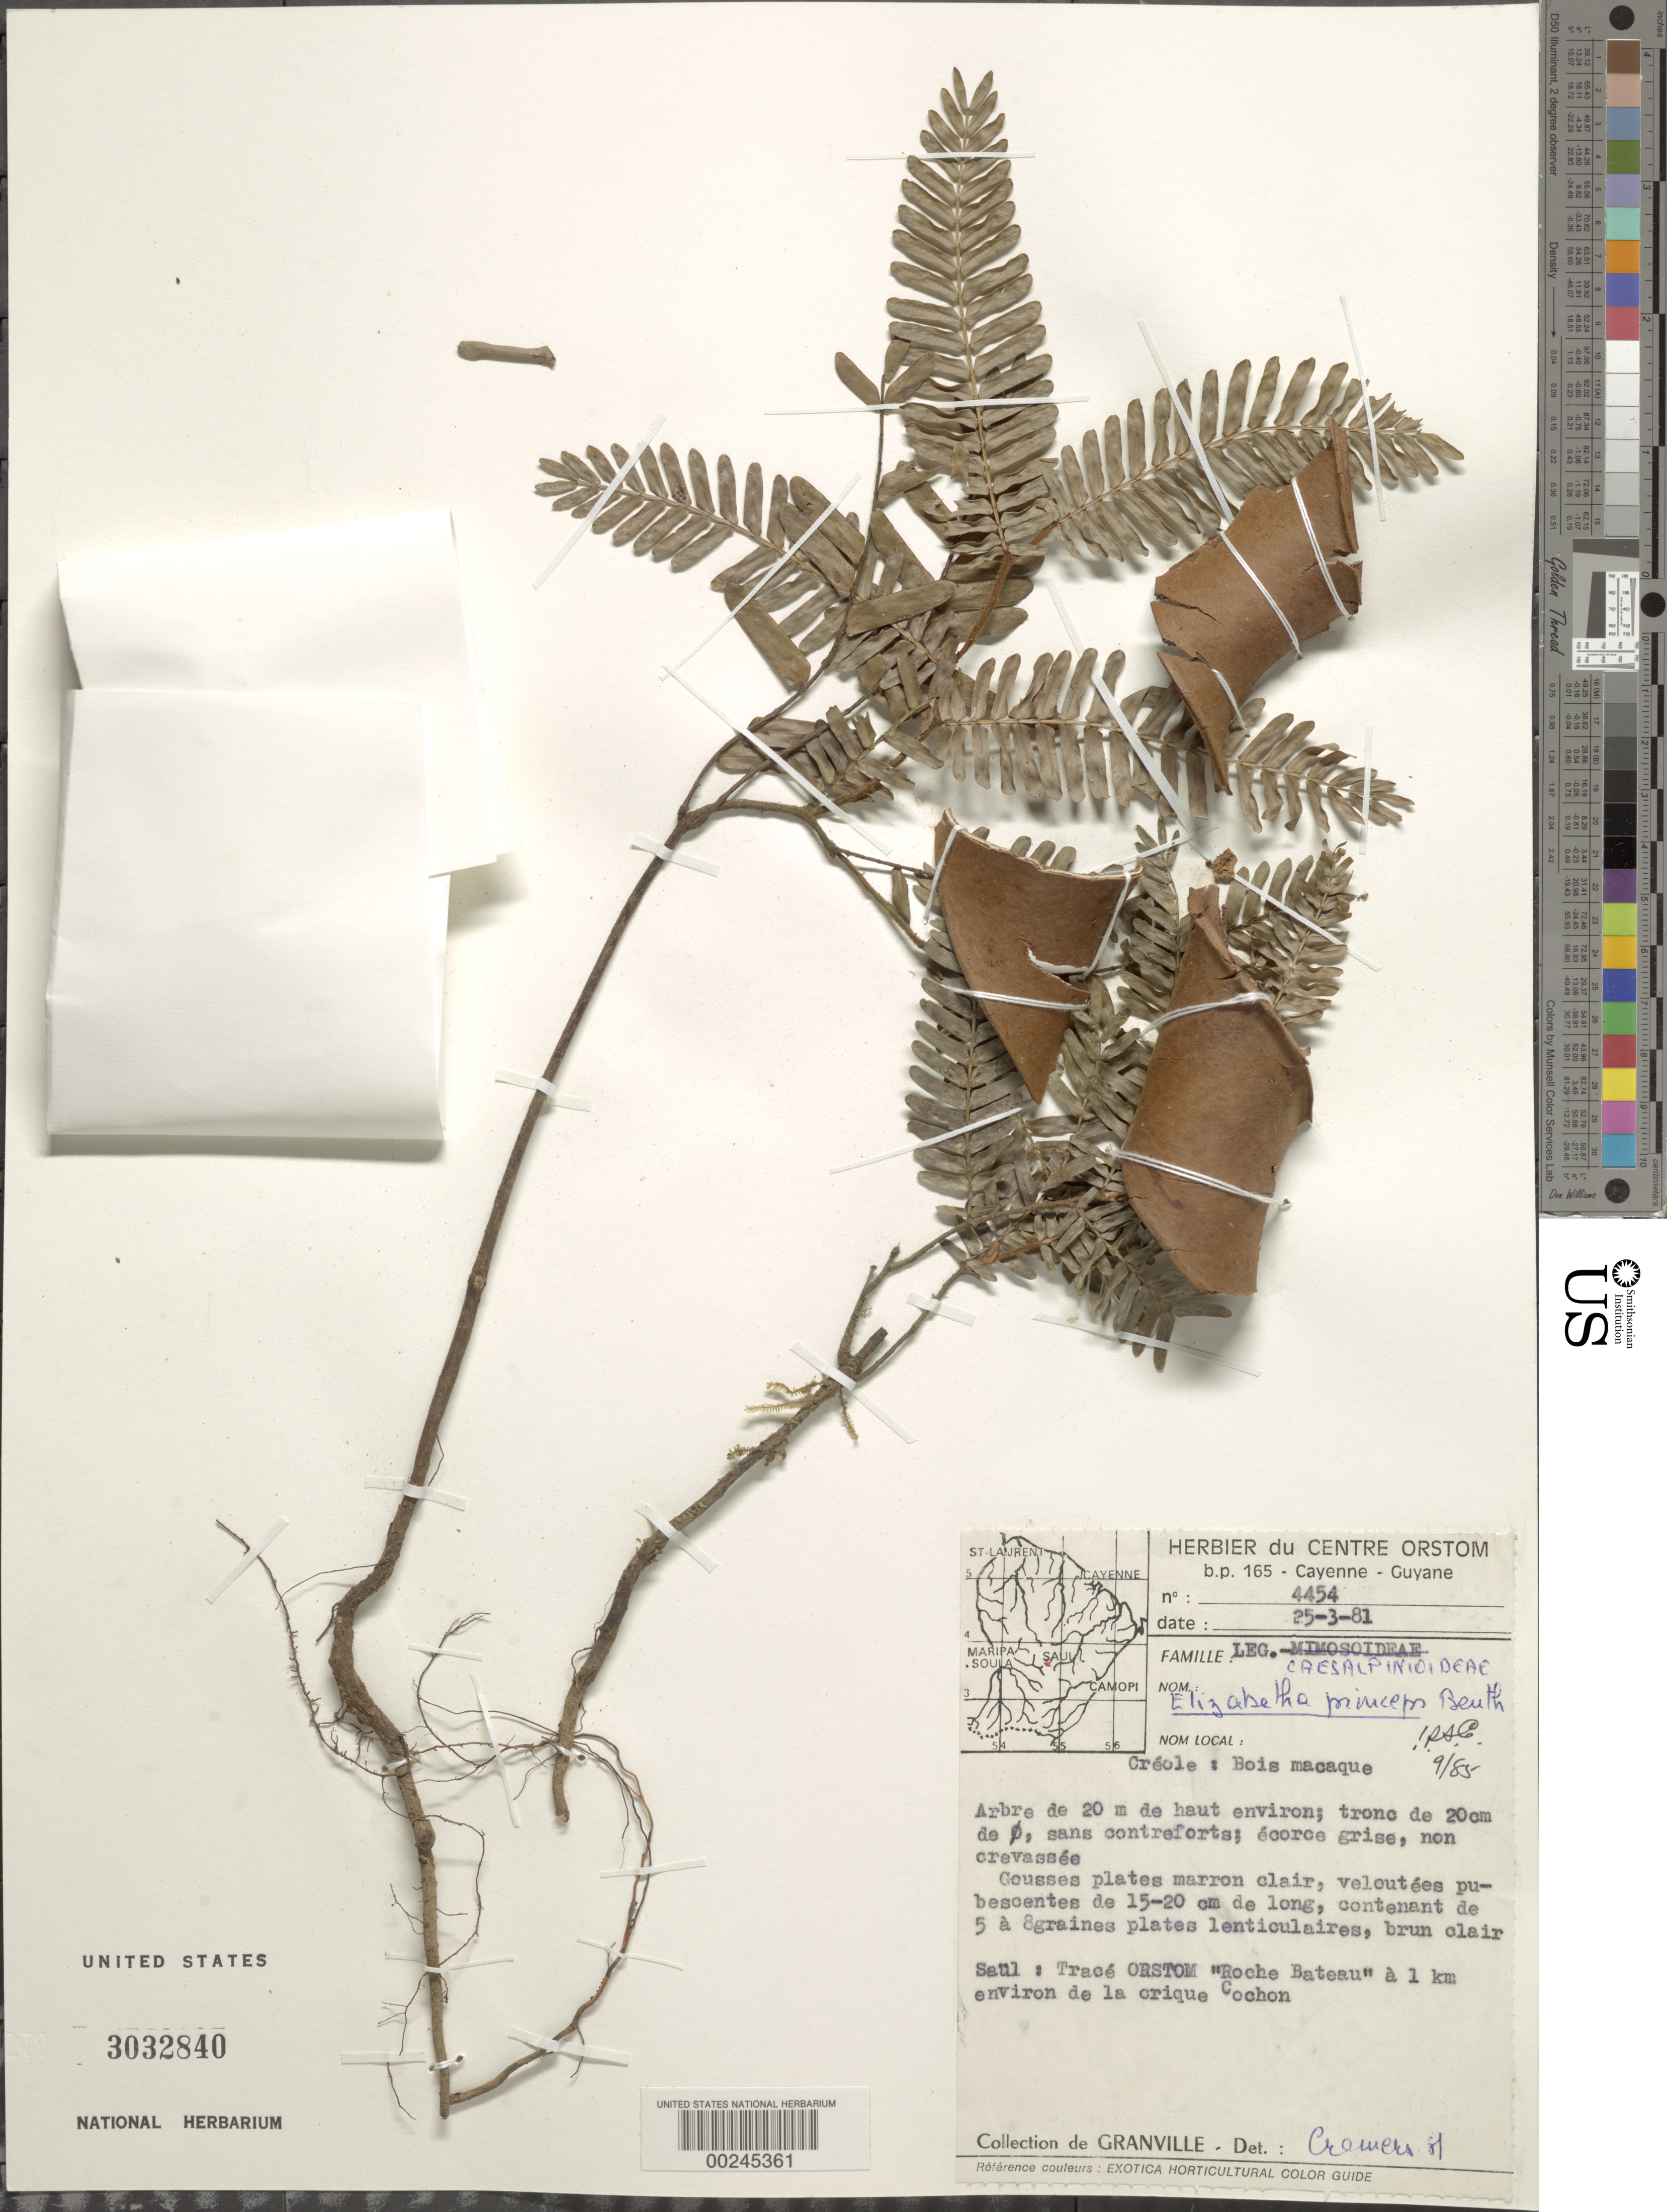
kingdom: Plantae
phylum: Tracheophyta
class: Magnoliopsida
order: Fabales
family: Fabaceae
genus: Elizabetha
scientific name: Elizabetha princeps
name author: R.H. Schomb. ex Benth.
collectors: J.-J. de Granville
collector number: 4454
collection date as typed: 25 Mar 1981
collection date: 1981-03-25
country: French Guiana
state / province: Saint-Laurent-du-Maroni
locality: Saul: trace orstrom "roche bateau", 1 km in the vicinity of the crique cochon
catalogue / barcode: US 3032840